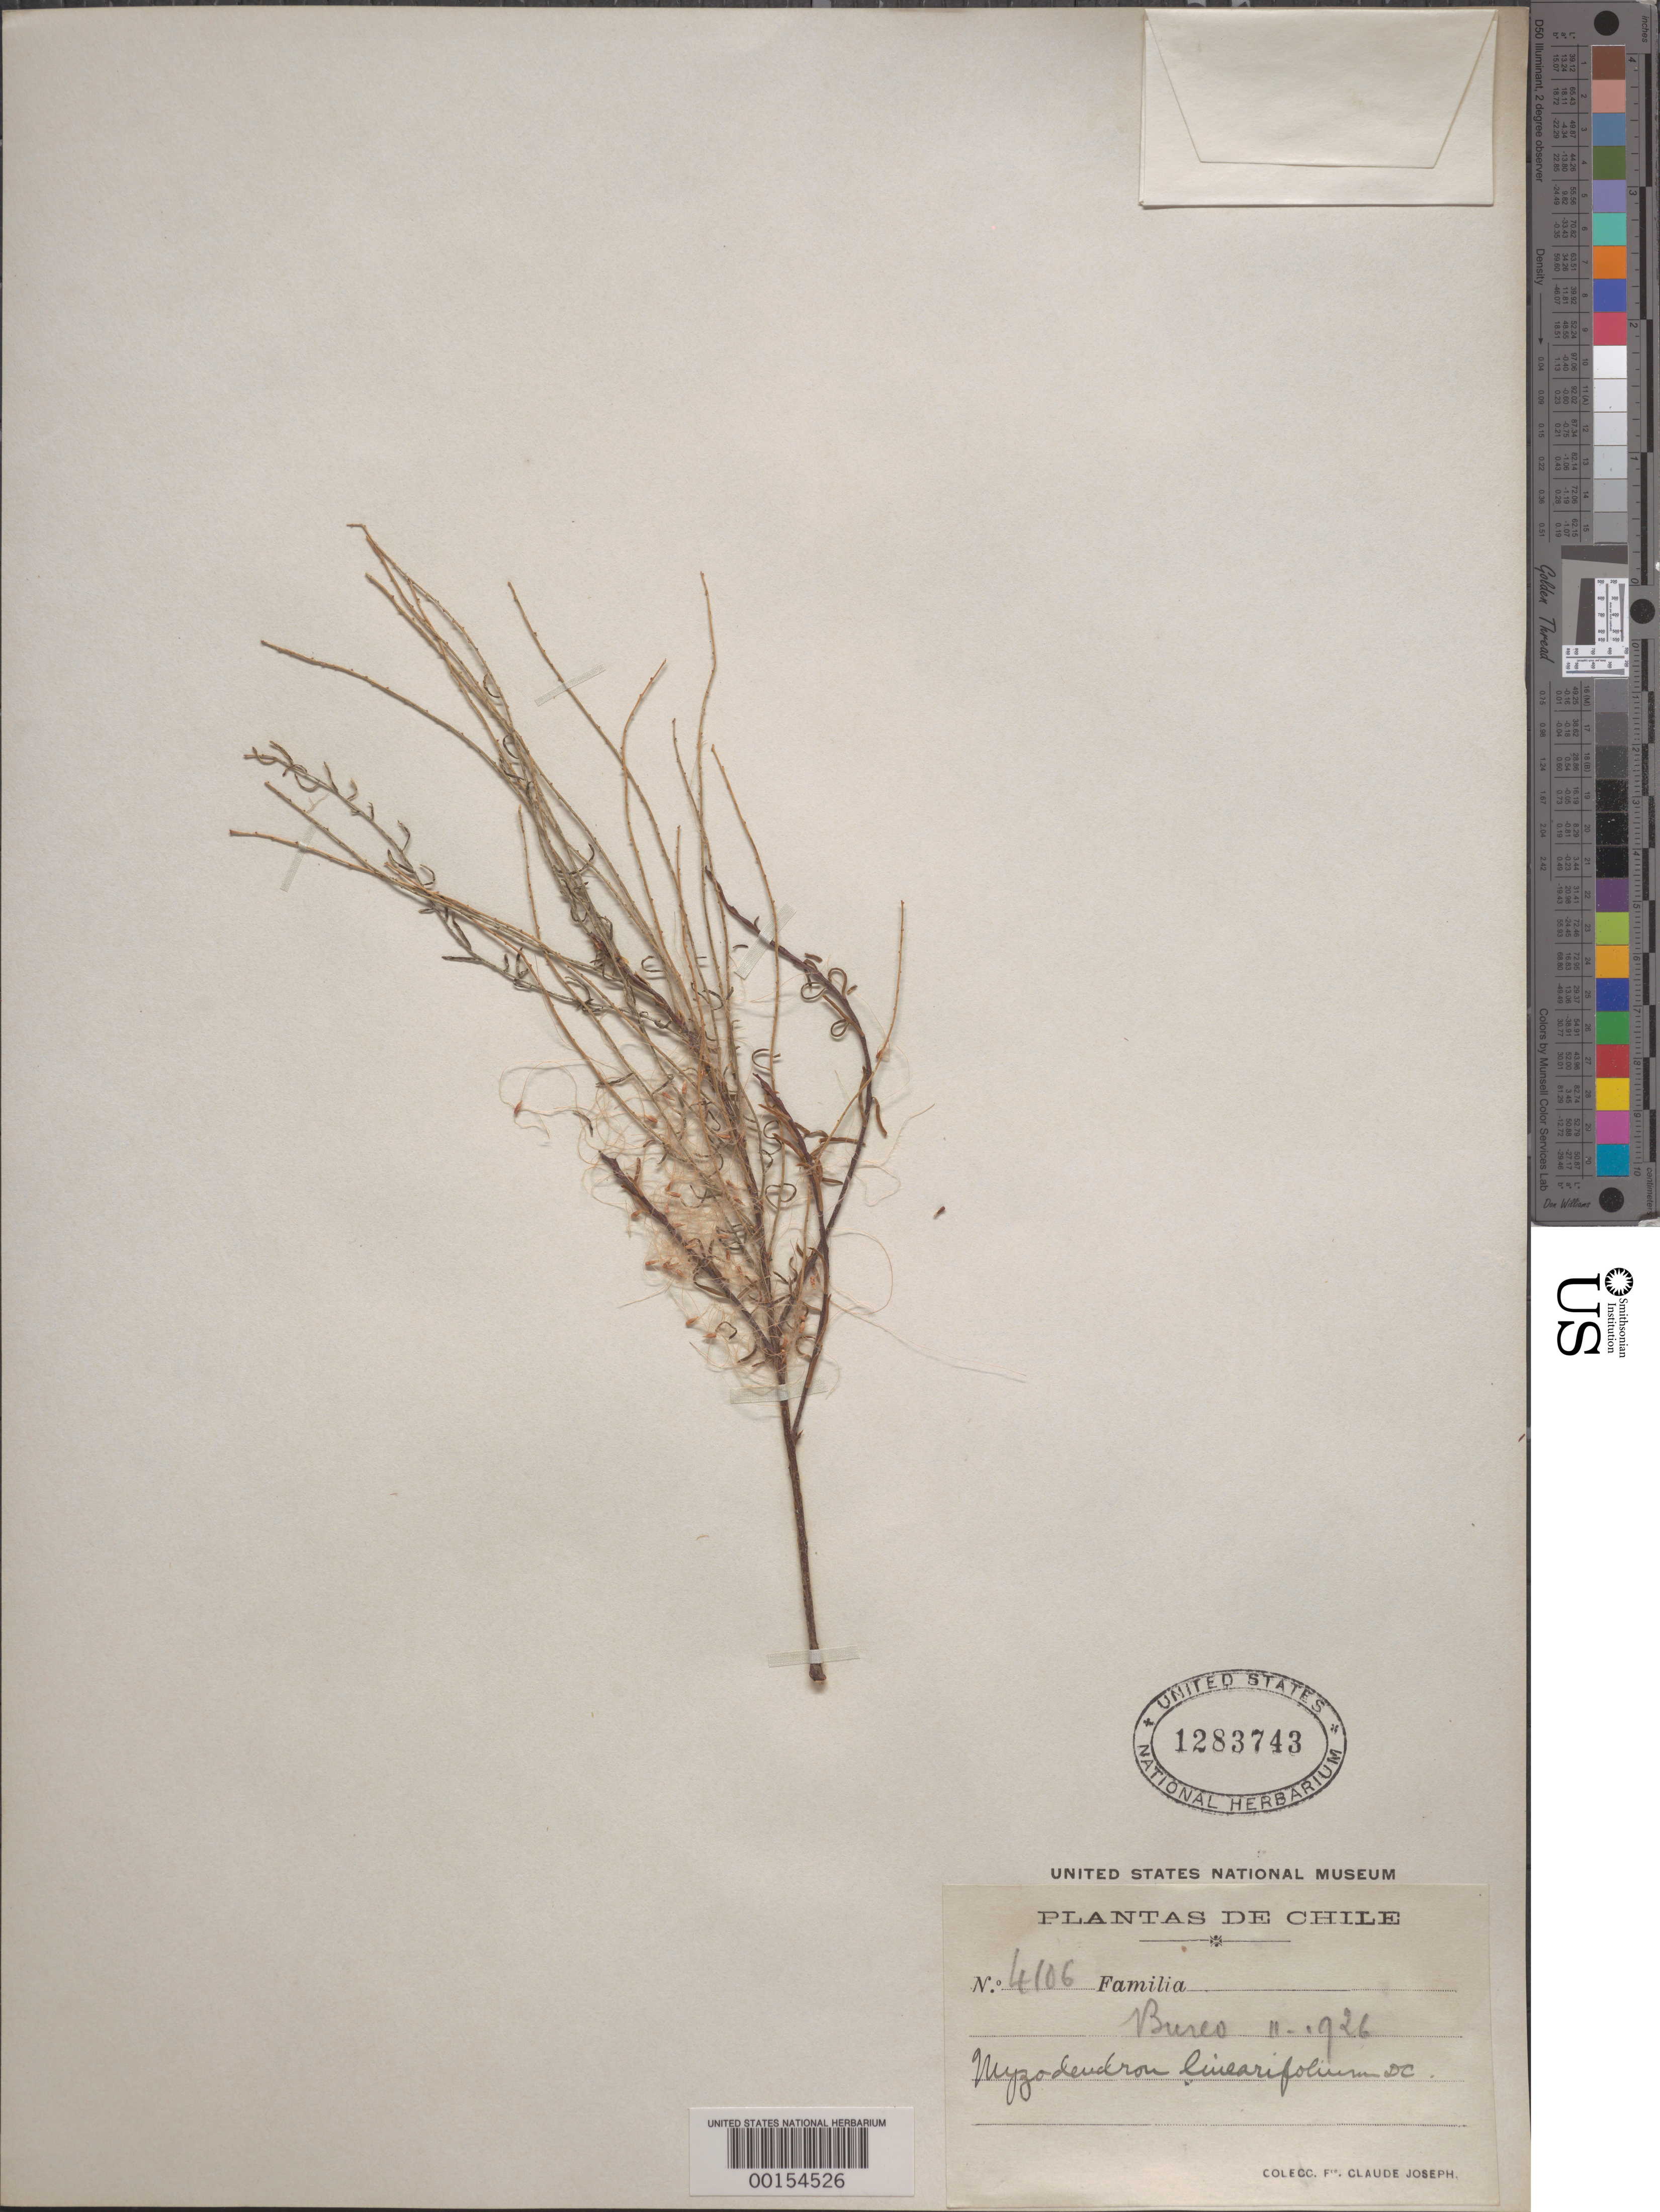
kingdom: Plantae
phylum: Tracheophyta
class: Magnoliopsida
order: Santalales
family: Misodendraceae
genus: Misodendrum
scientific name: Misodendrum linearifolium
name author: DC.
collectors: Frere Claude Joseph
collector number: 4106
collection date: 1926-11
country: Chile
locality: Bureo.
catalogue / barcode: US 1283743